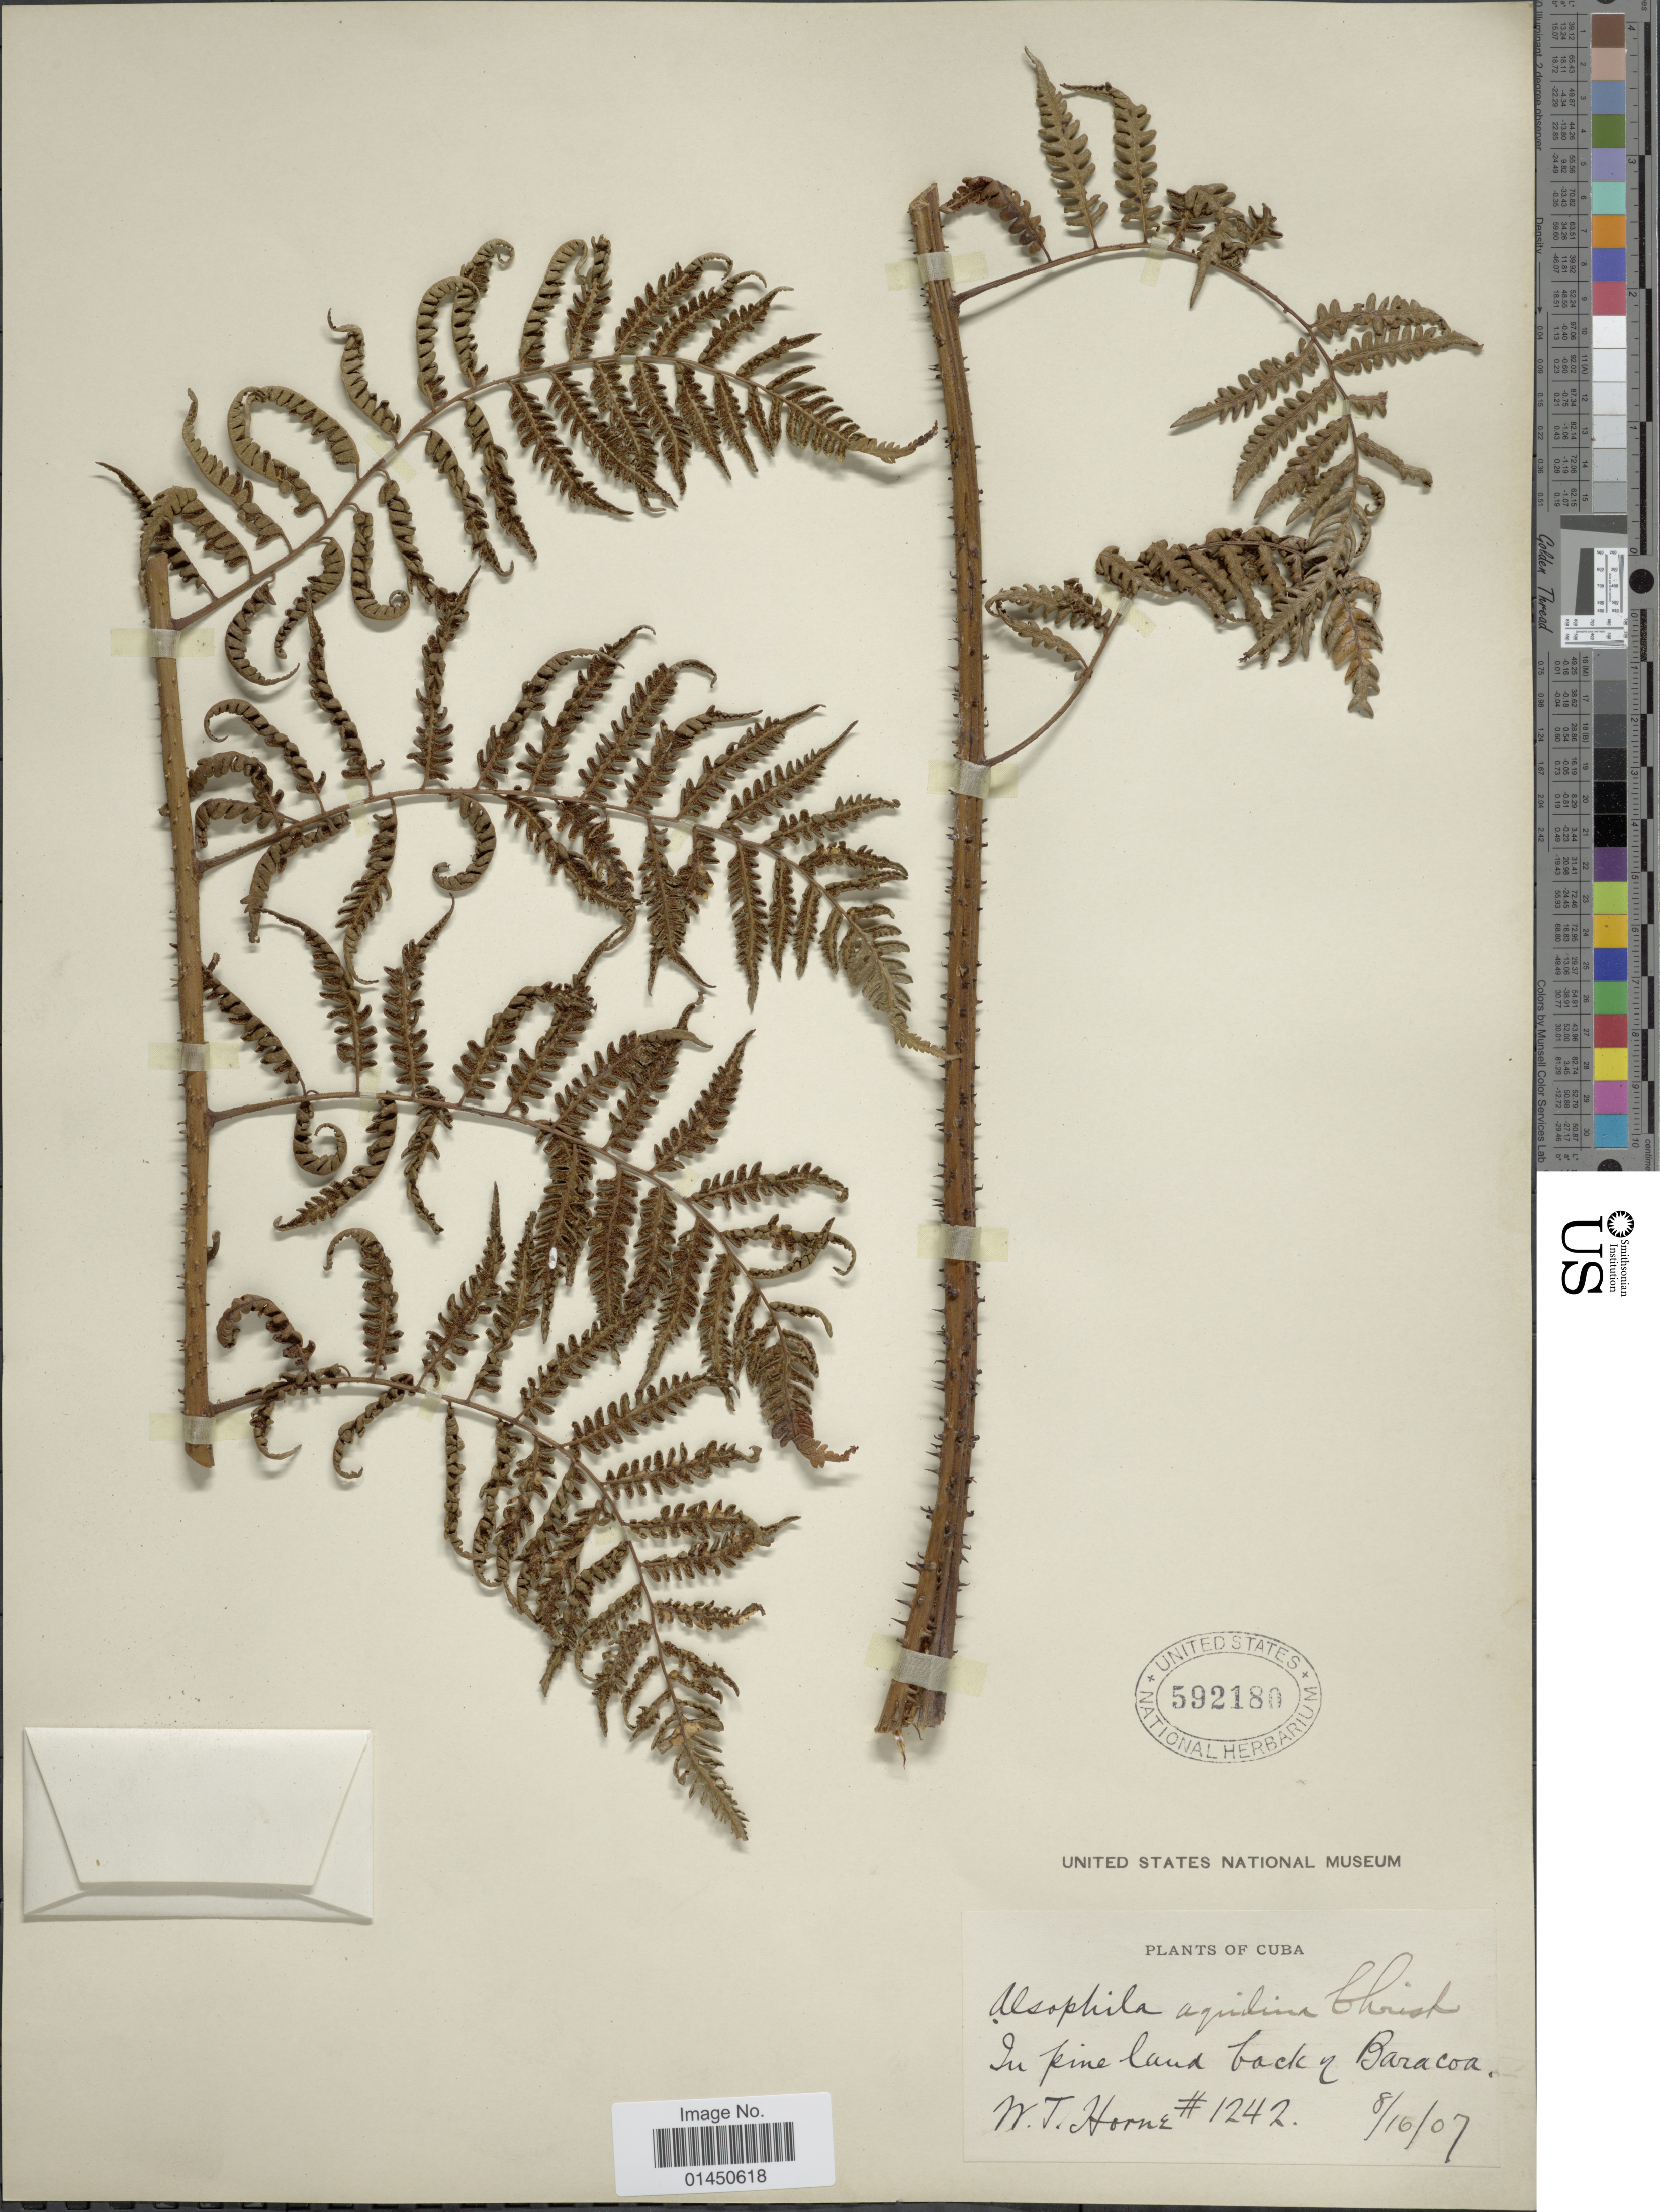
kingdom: Plantae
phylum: Tracheophyta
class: Polypodiopsida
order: Cyatheales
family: Cyatheaceae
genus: Cyathea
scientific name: Cyathea parvula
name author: (Jenman) Domin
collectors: W. T. Horne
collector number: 1242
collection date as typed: Transcribed d/m/y: 8/10/07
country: Cuba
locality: In pine land back of Baracoa.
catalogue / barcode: US 592180